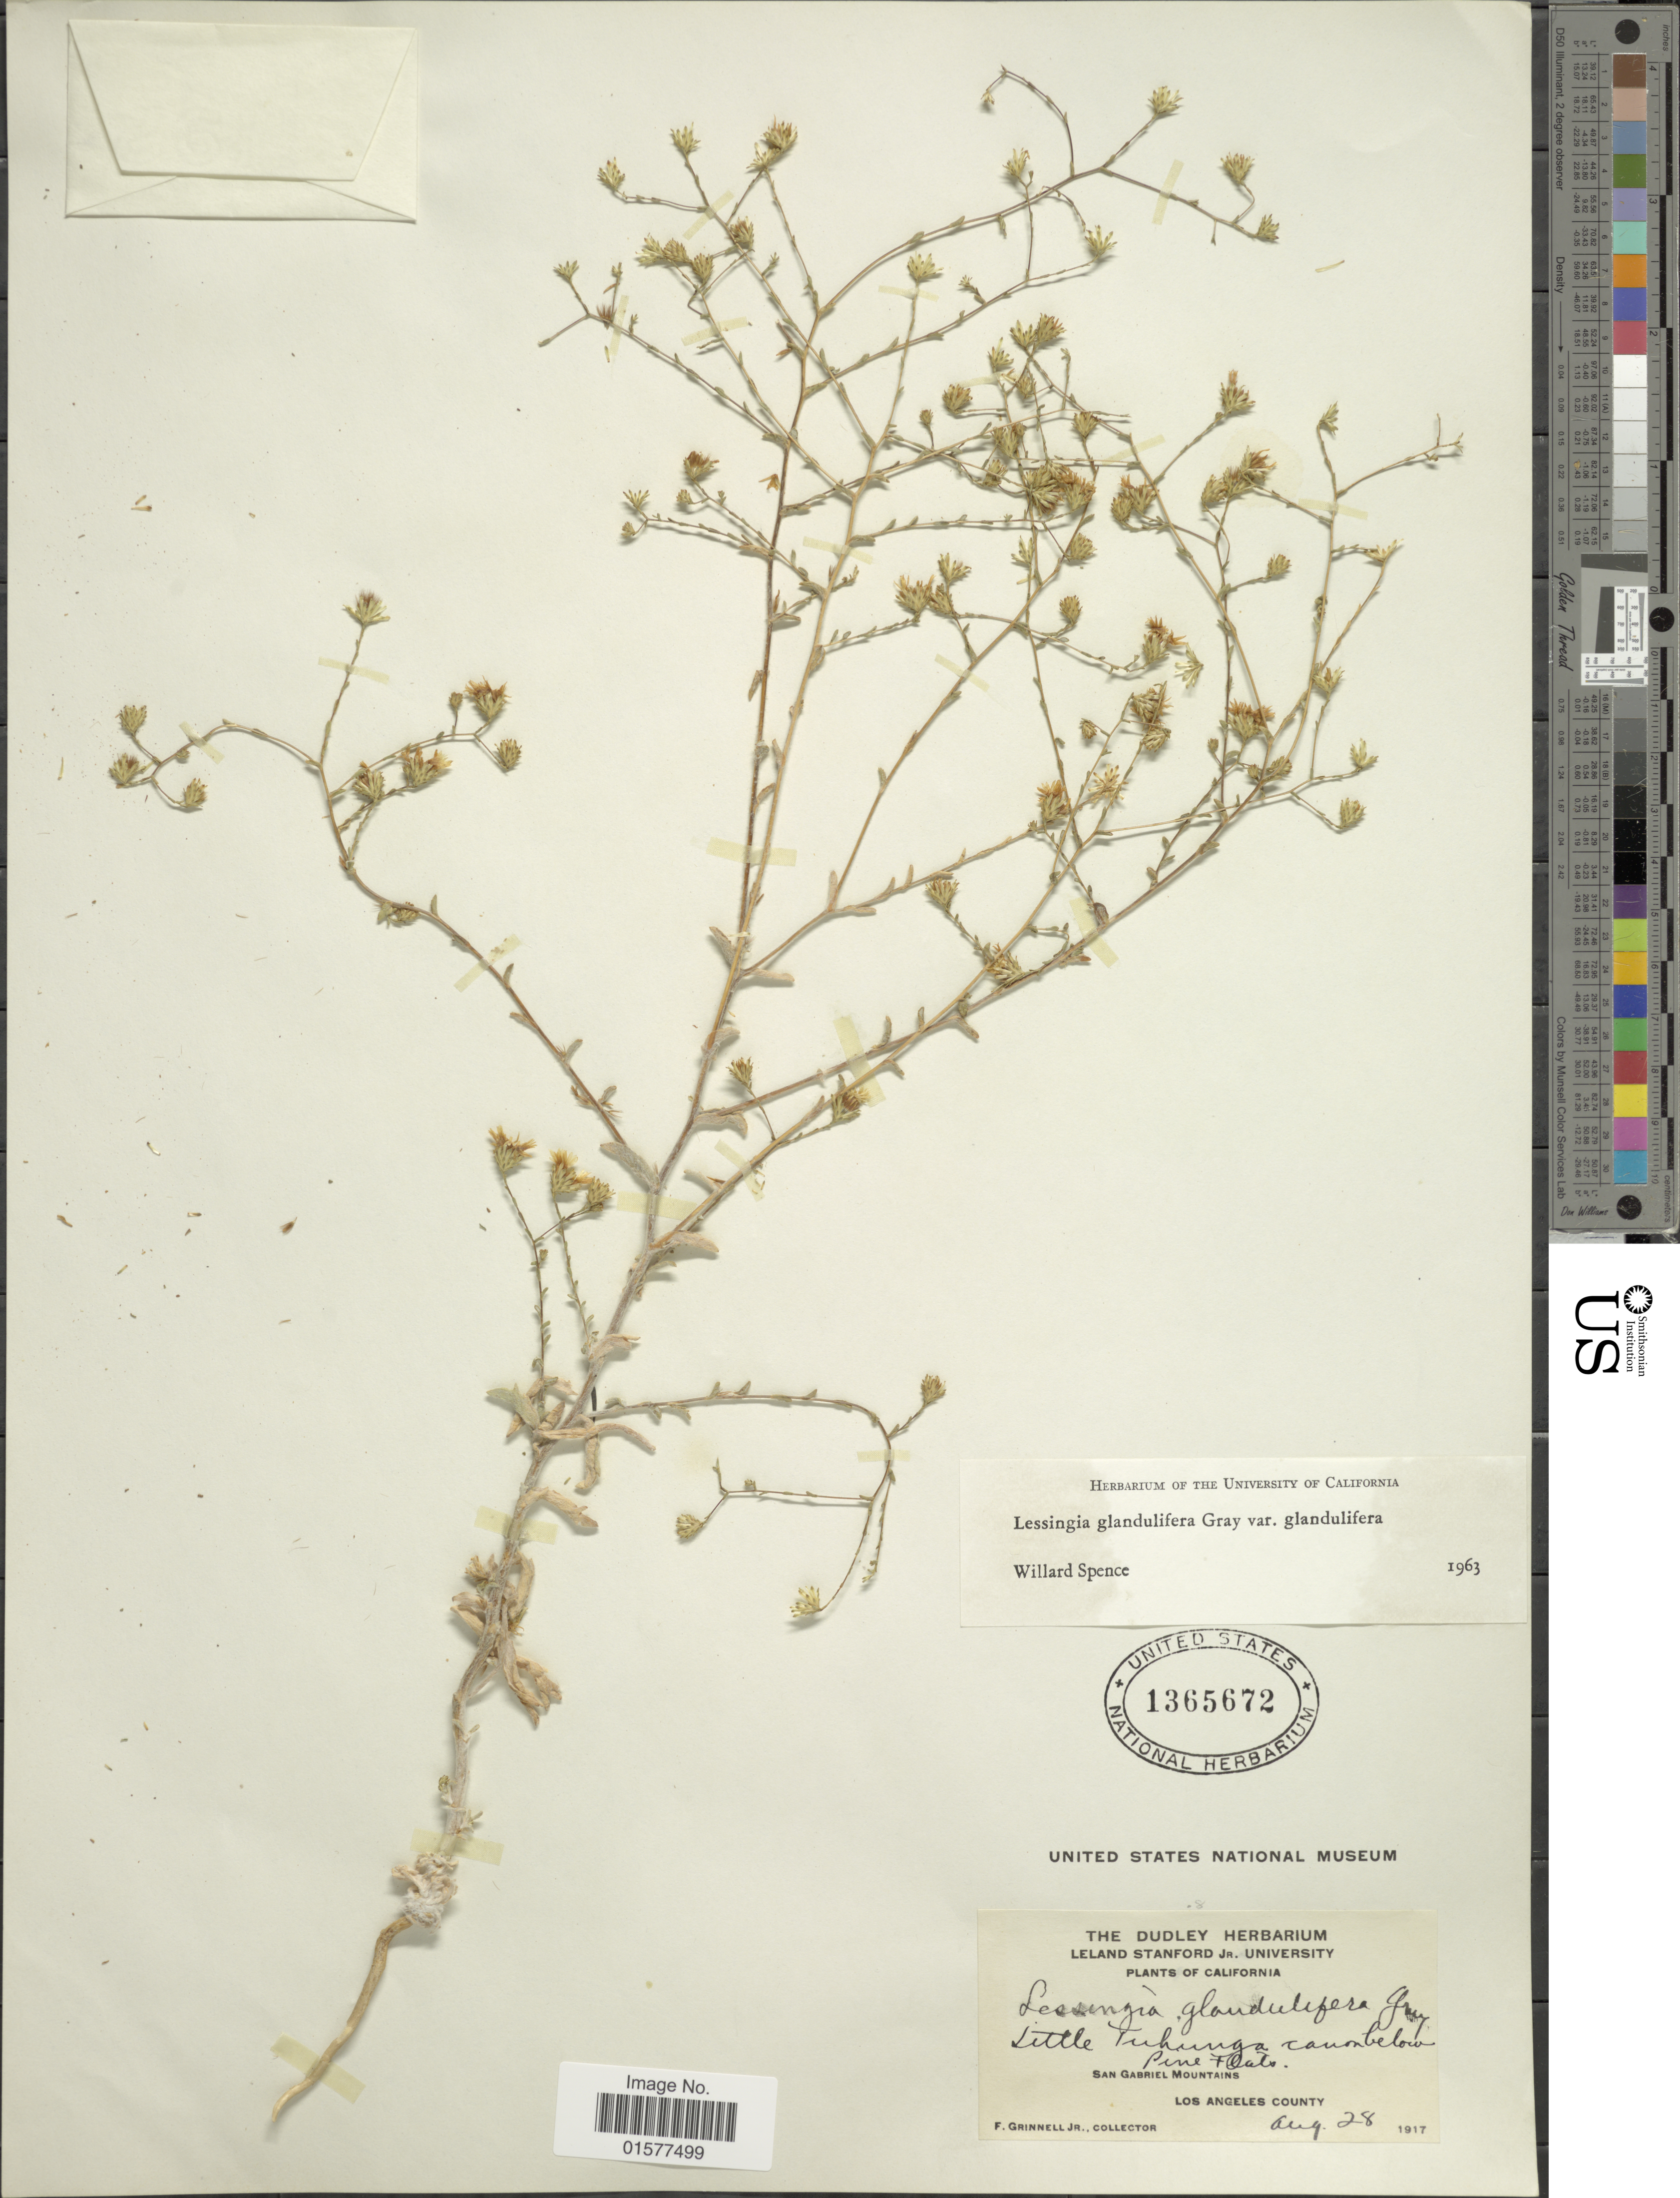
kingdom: Plantae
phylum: Tracheophyta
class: Magnoliopsida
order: Asterales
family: Asteraceae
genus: Lessingia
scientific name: Lessingia glandulifera var. glandulifera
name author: (A. Gray) J.T. Howell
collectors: F. Grinnell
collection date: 1917-08-28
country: United States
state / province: California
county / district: Los Angeles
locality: Little Tuhunga canon below, Pine Flats, San Gabriel Mountains, Los Angeles County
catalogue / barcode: US 1365672